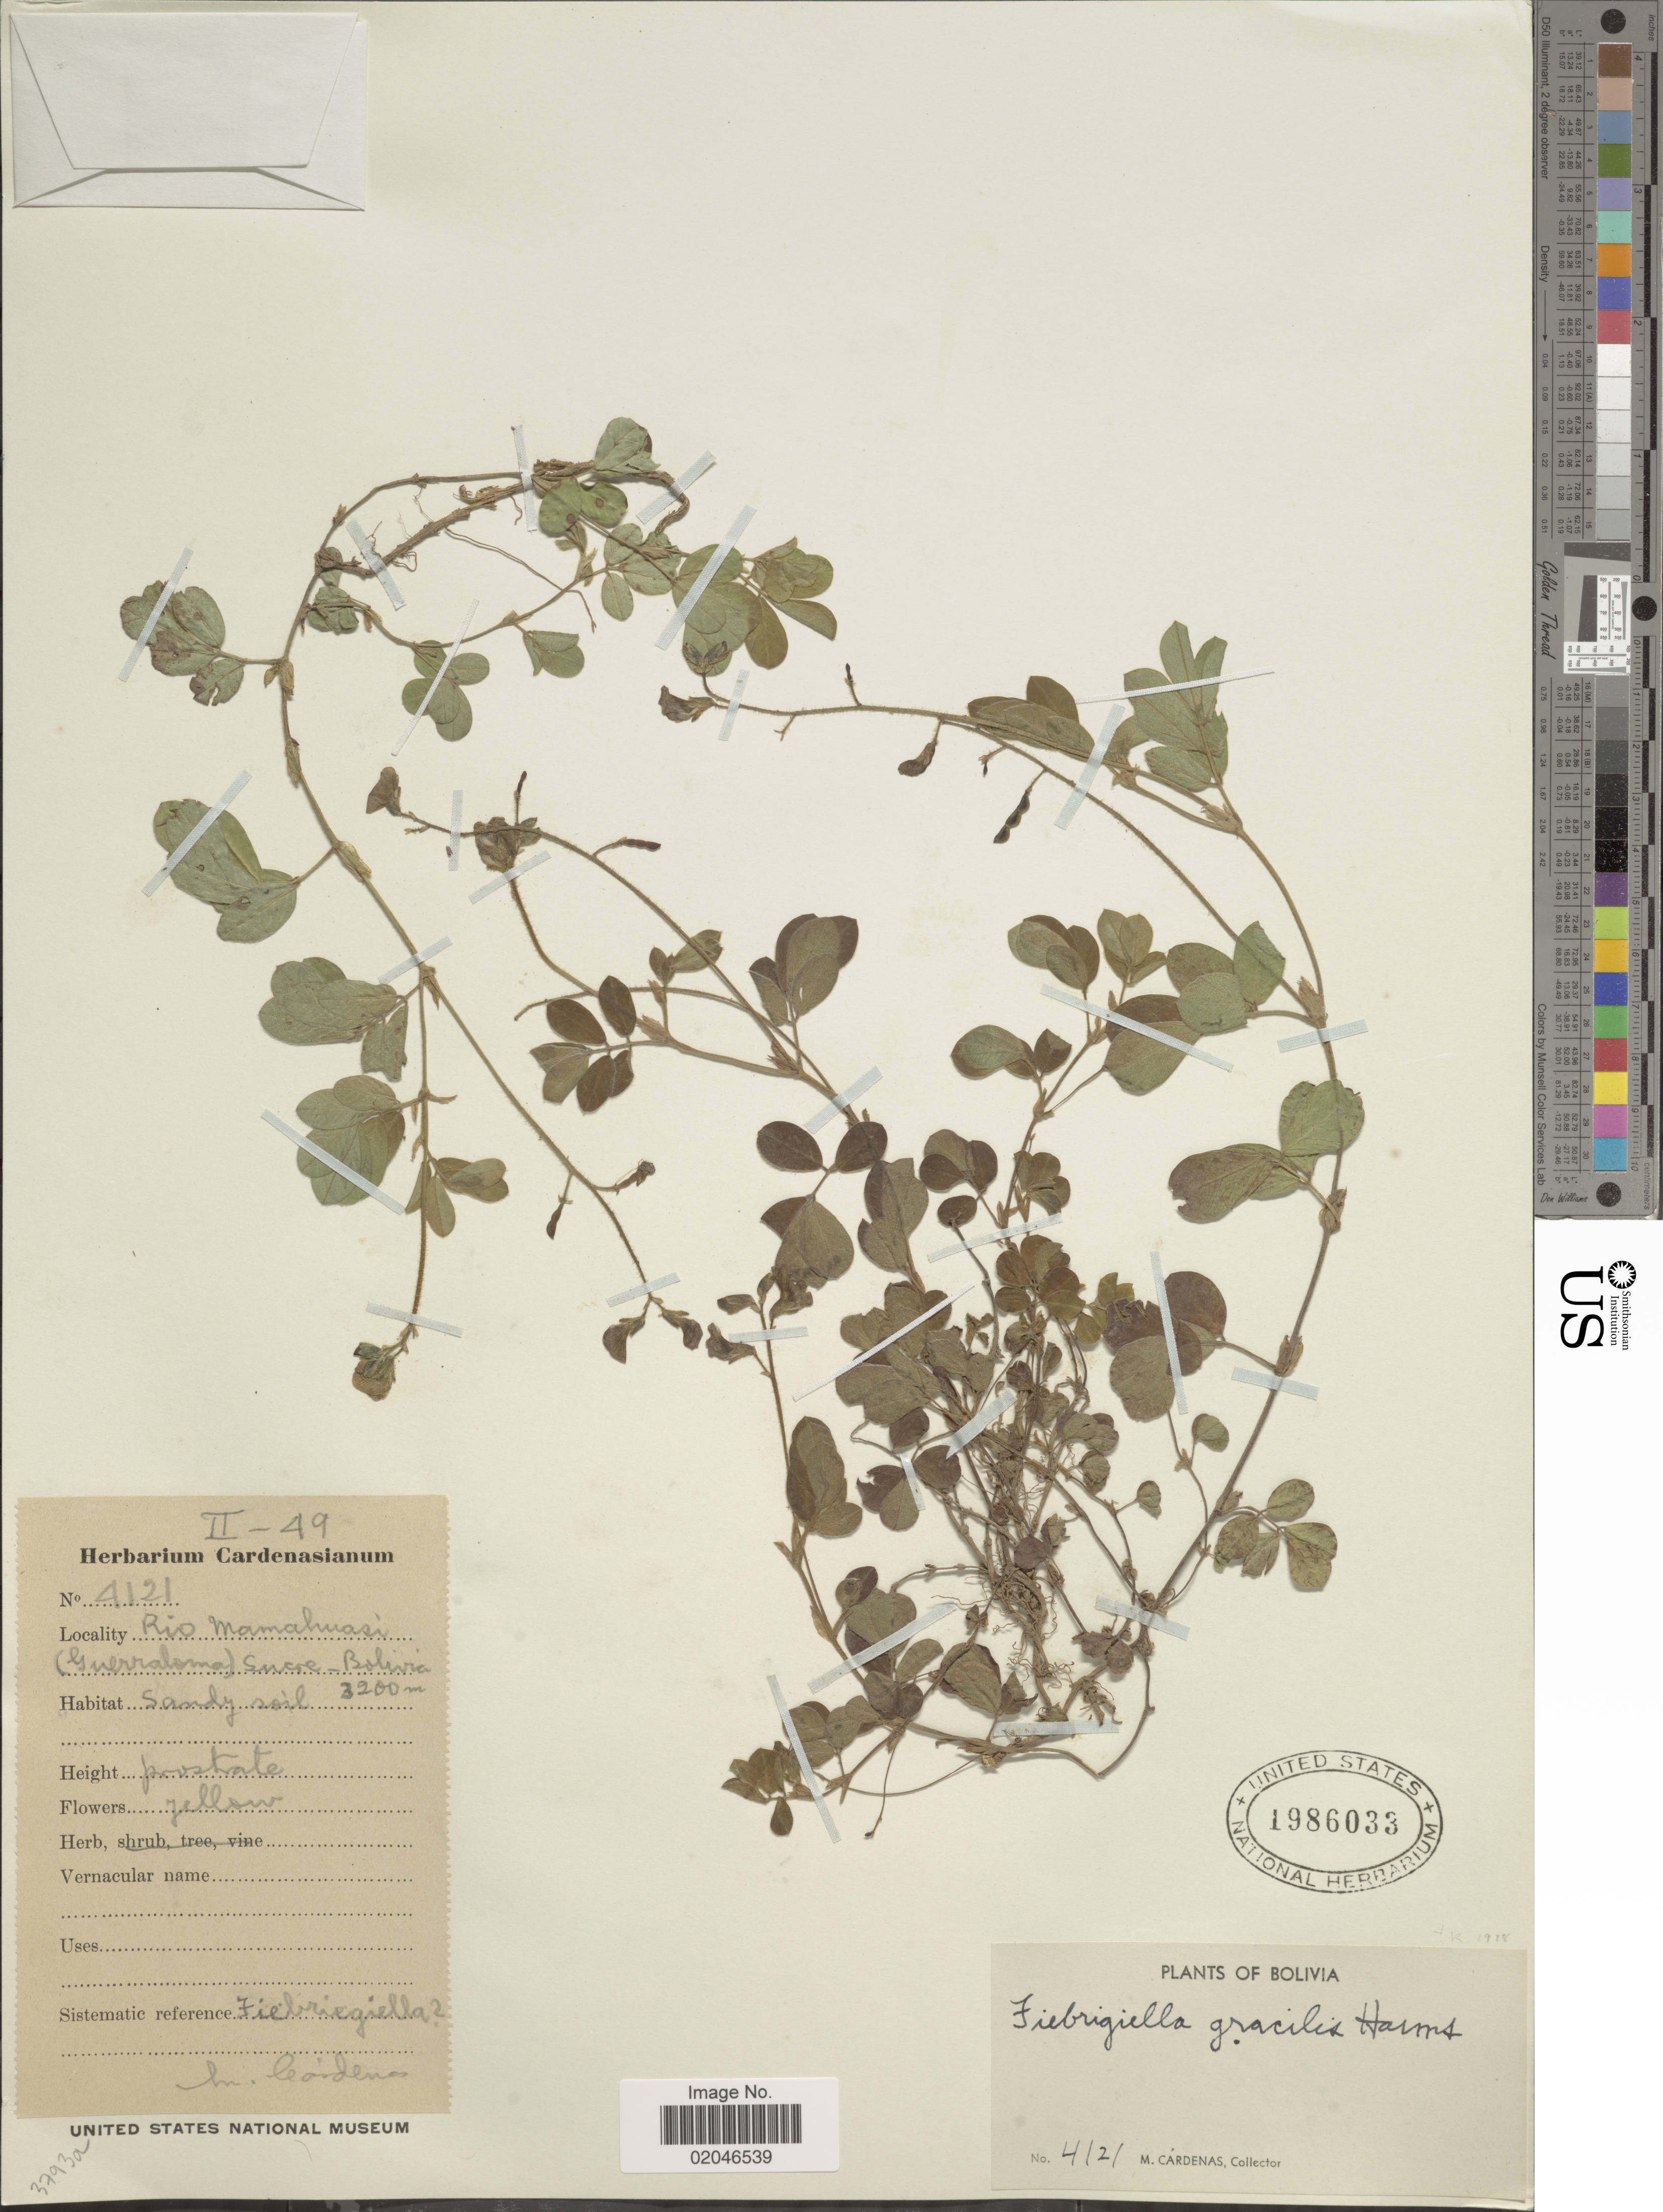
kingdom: Plantae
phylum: Tracheophyta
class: Magnoliopsida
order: Fabales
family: Fabaceae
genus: Fiebrigiella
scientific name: Fiebrigiella gracilis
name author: Harms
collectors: M. Cárdenas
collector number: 4121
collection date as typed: Transcribed d/m/y: /2/49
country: Bolivia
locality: Rio Mamahuasi (Guerraloma) Sucre, sandy soil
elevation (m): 3200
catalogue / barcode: US 1986033